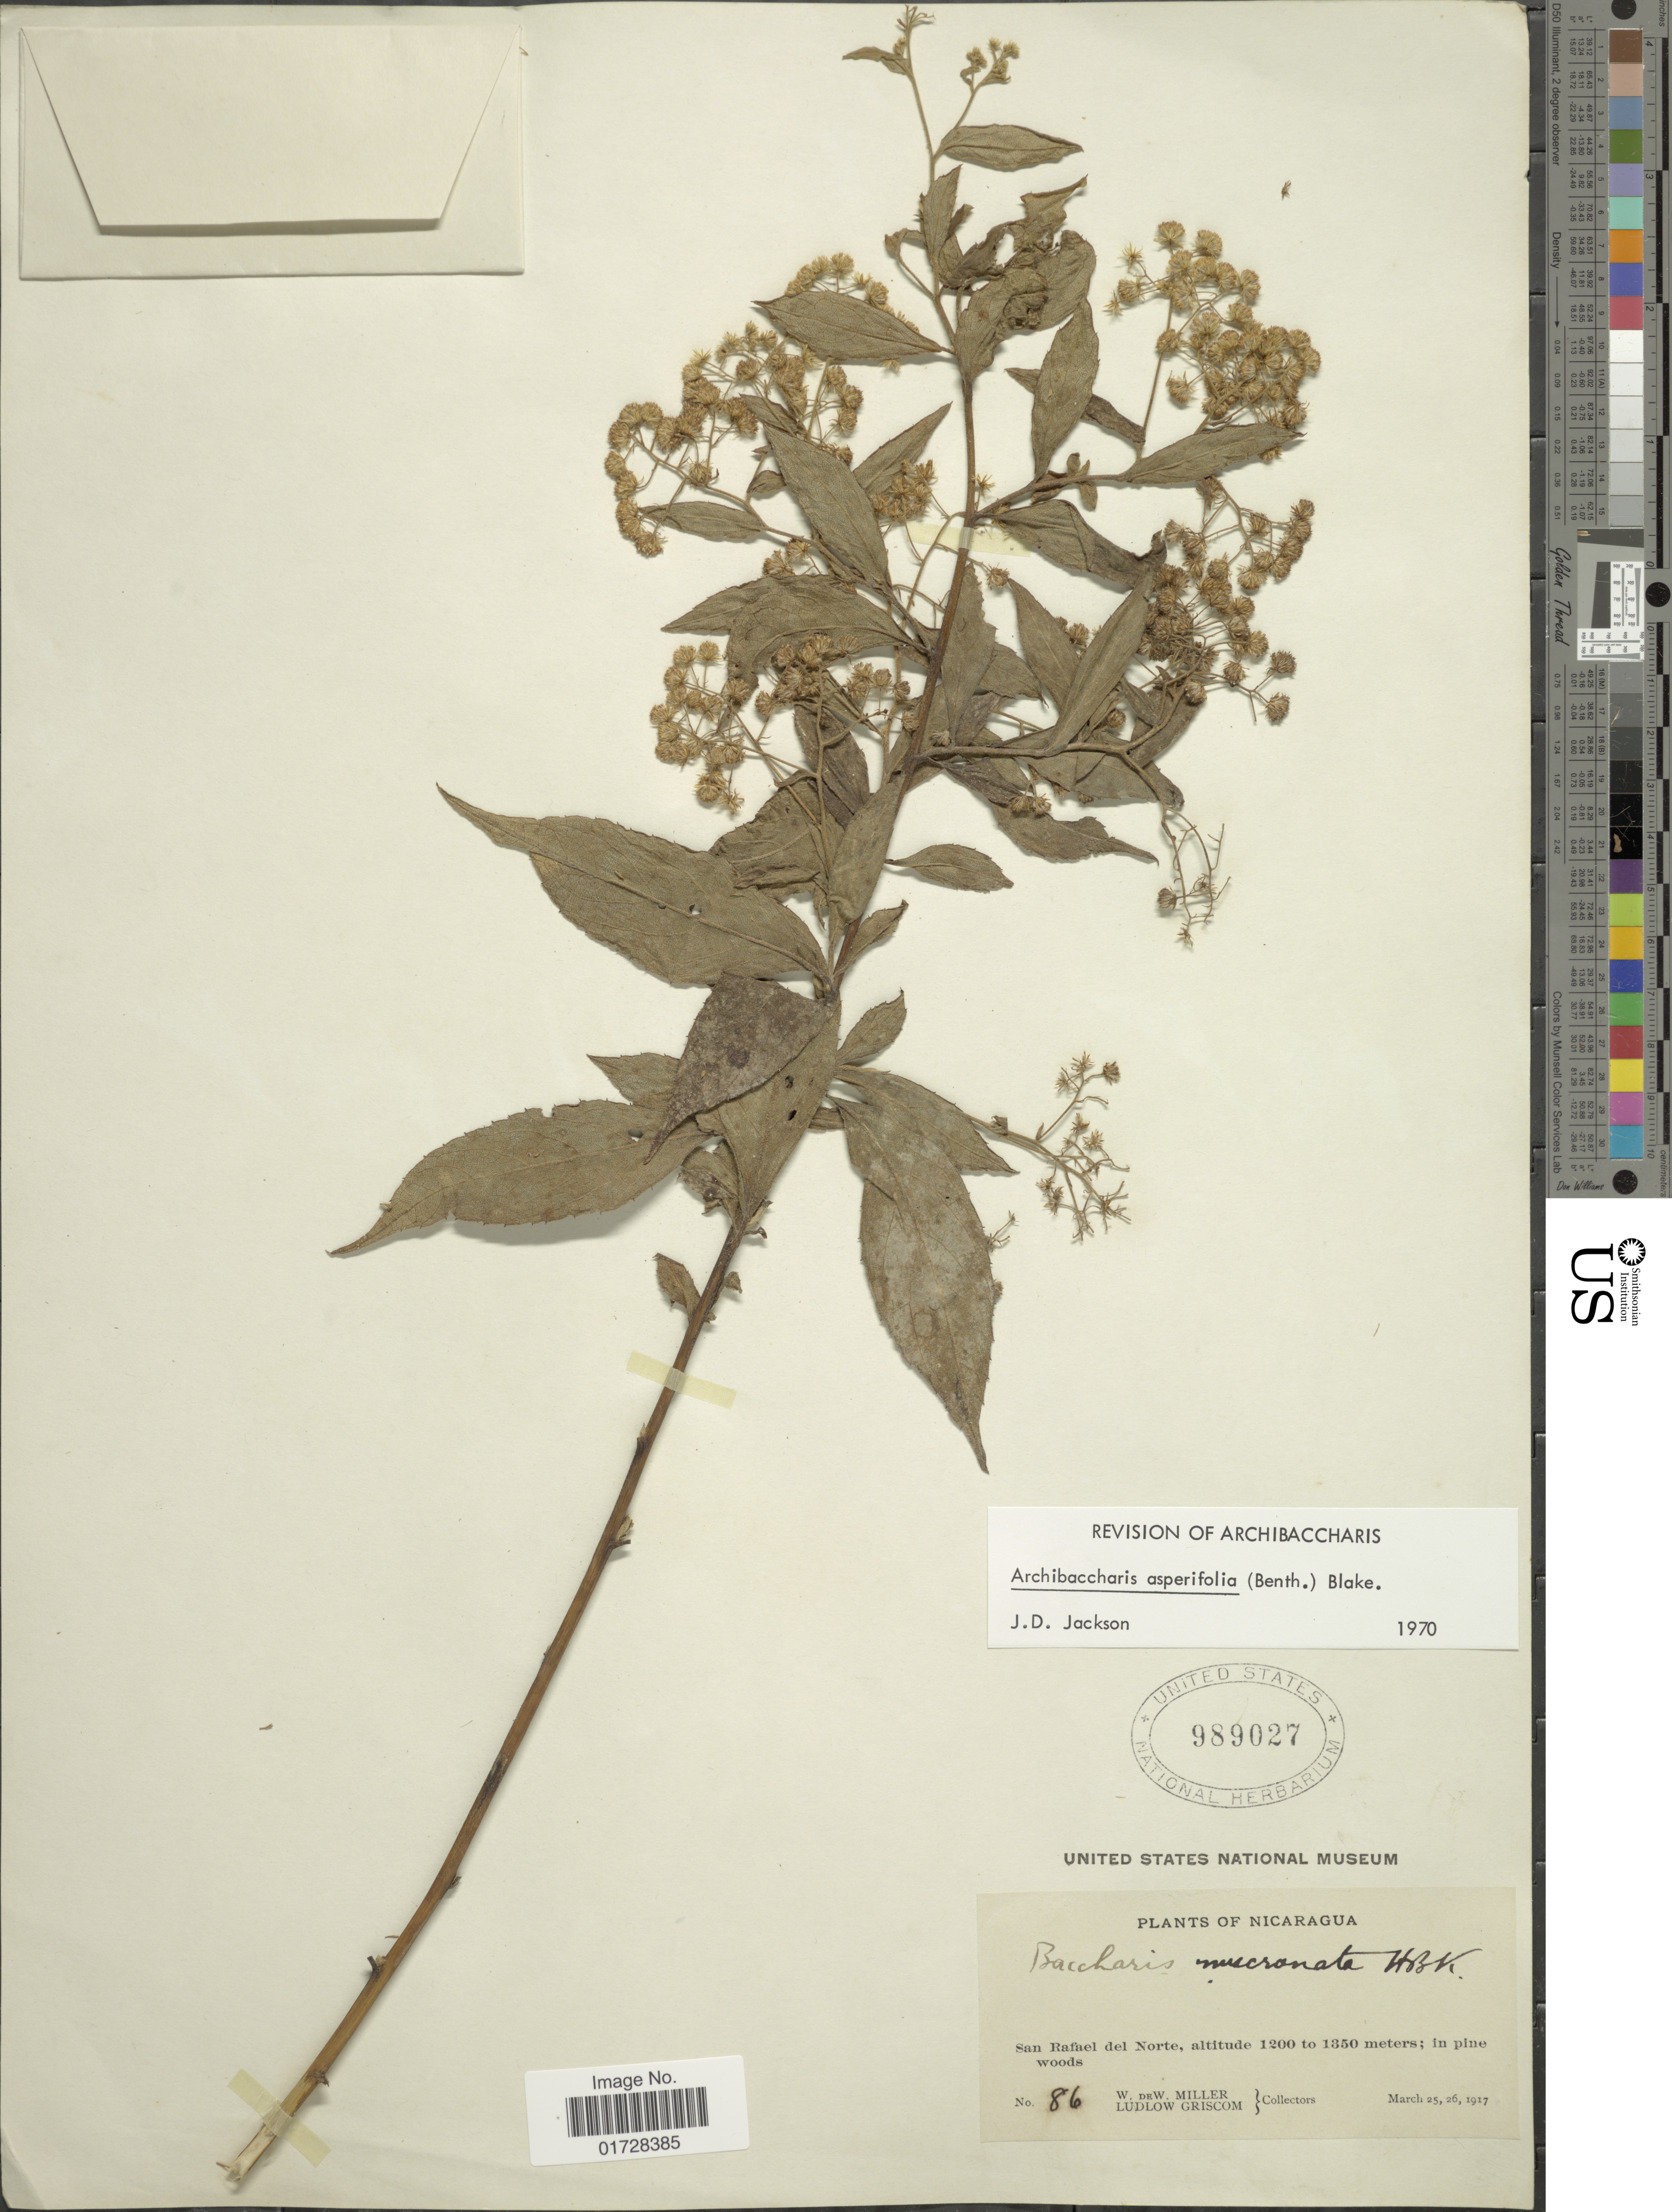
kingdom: Plantae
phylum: Tracheophyta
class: Magnoliopsida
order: Asterales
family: Asteraceae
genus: Archibaccharis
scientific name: Archibaccharis asperifolia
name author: (Benth.) S.F. Blake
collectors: W. D. Miller & L. Griscom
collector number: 86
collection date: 1917-03-25/1917-03-26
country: Nicaragua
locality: San Rafael del Norte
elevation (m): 1200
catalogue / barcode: US 989027